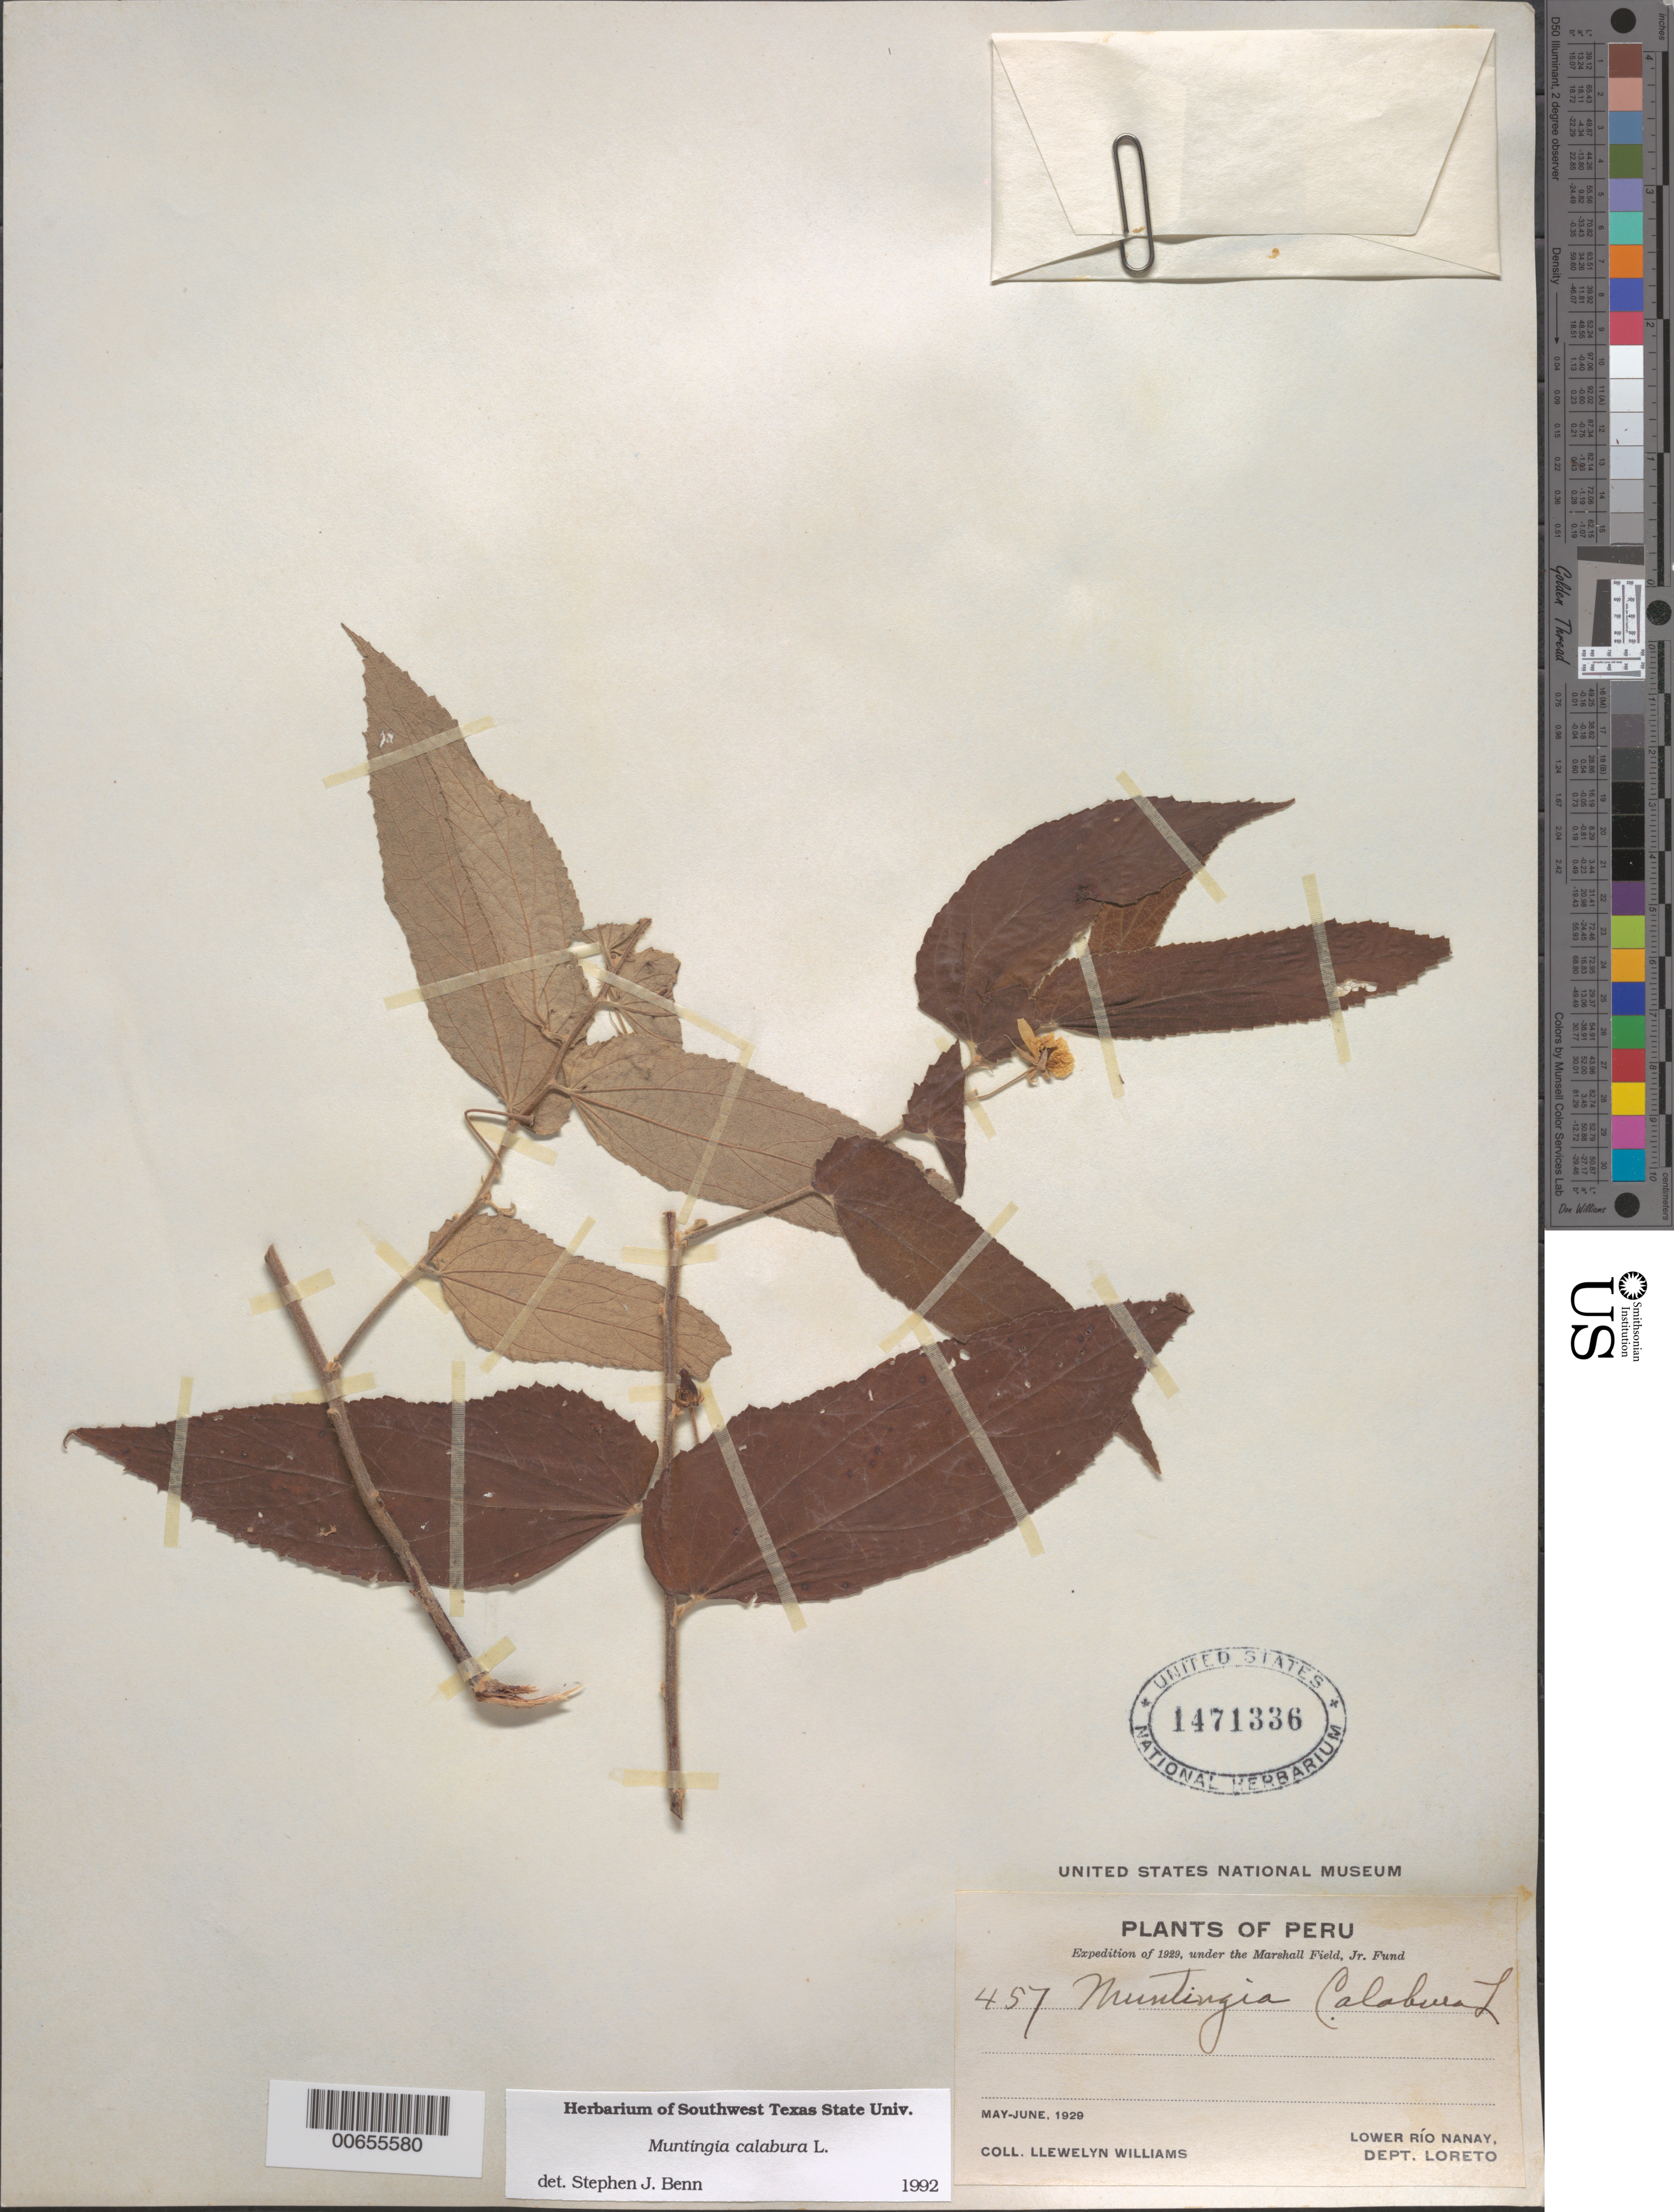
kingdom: Plantae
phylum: Tracheophyta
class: Magnoliopsida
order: Malvales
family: Muntingiaceae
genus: Muntingia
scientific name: Muntingia calabura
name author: L.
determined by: Benn, S. J.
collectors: Ll. Williams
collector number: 457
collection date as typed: May 1929 to -- Jun 1929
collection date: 1929-05/1929-06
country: Peru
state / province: Loreto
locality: Lower Río Nanay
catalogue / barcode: US 1471336